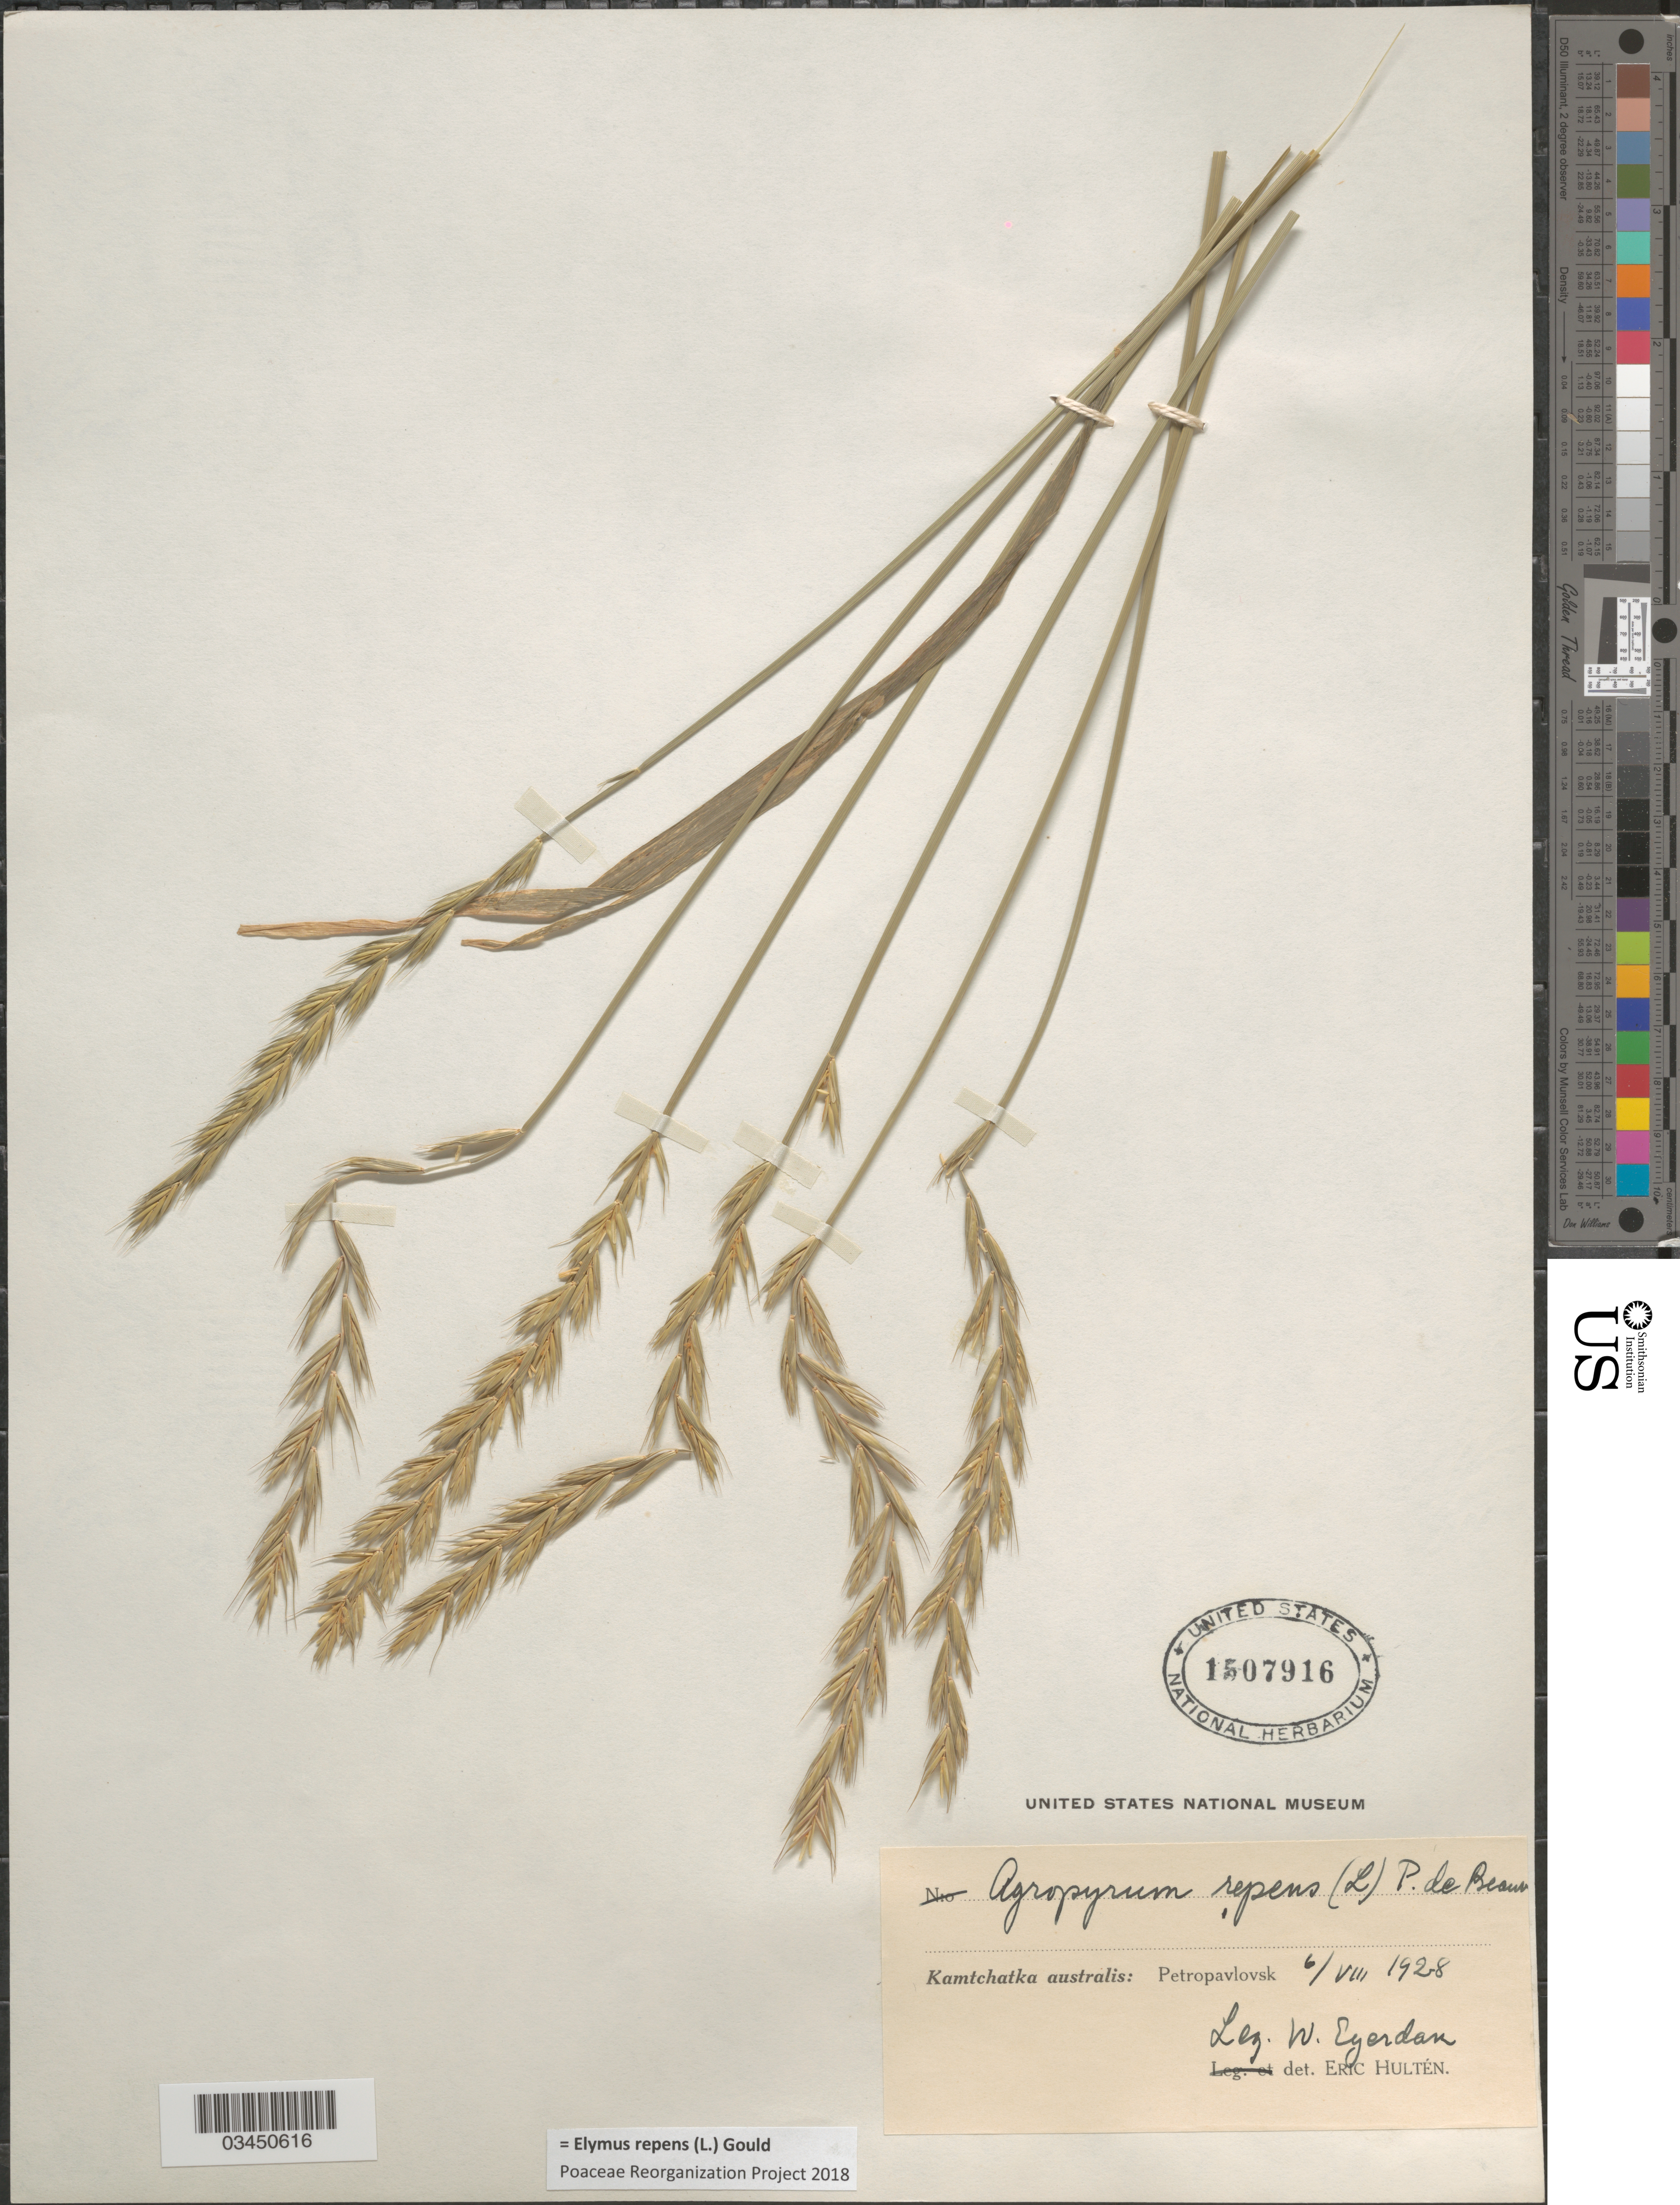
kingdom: Plantae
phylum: Tracheophyta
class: Liliopsida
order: Poales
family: Poaceae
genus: Elymus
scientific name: Elymus repens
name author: (L.) Gould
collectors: W. J. Eyerdam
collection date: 1928-08-06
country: Russian Federation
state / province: Kamchatka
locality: Kamtchatka australis: Petropavlovsk.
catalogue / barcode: US 1507916